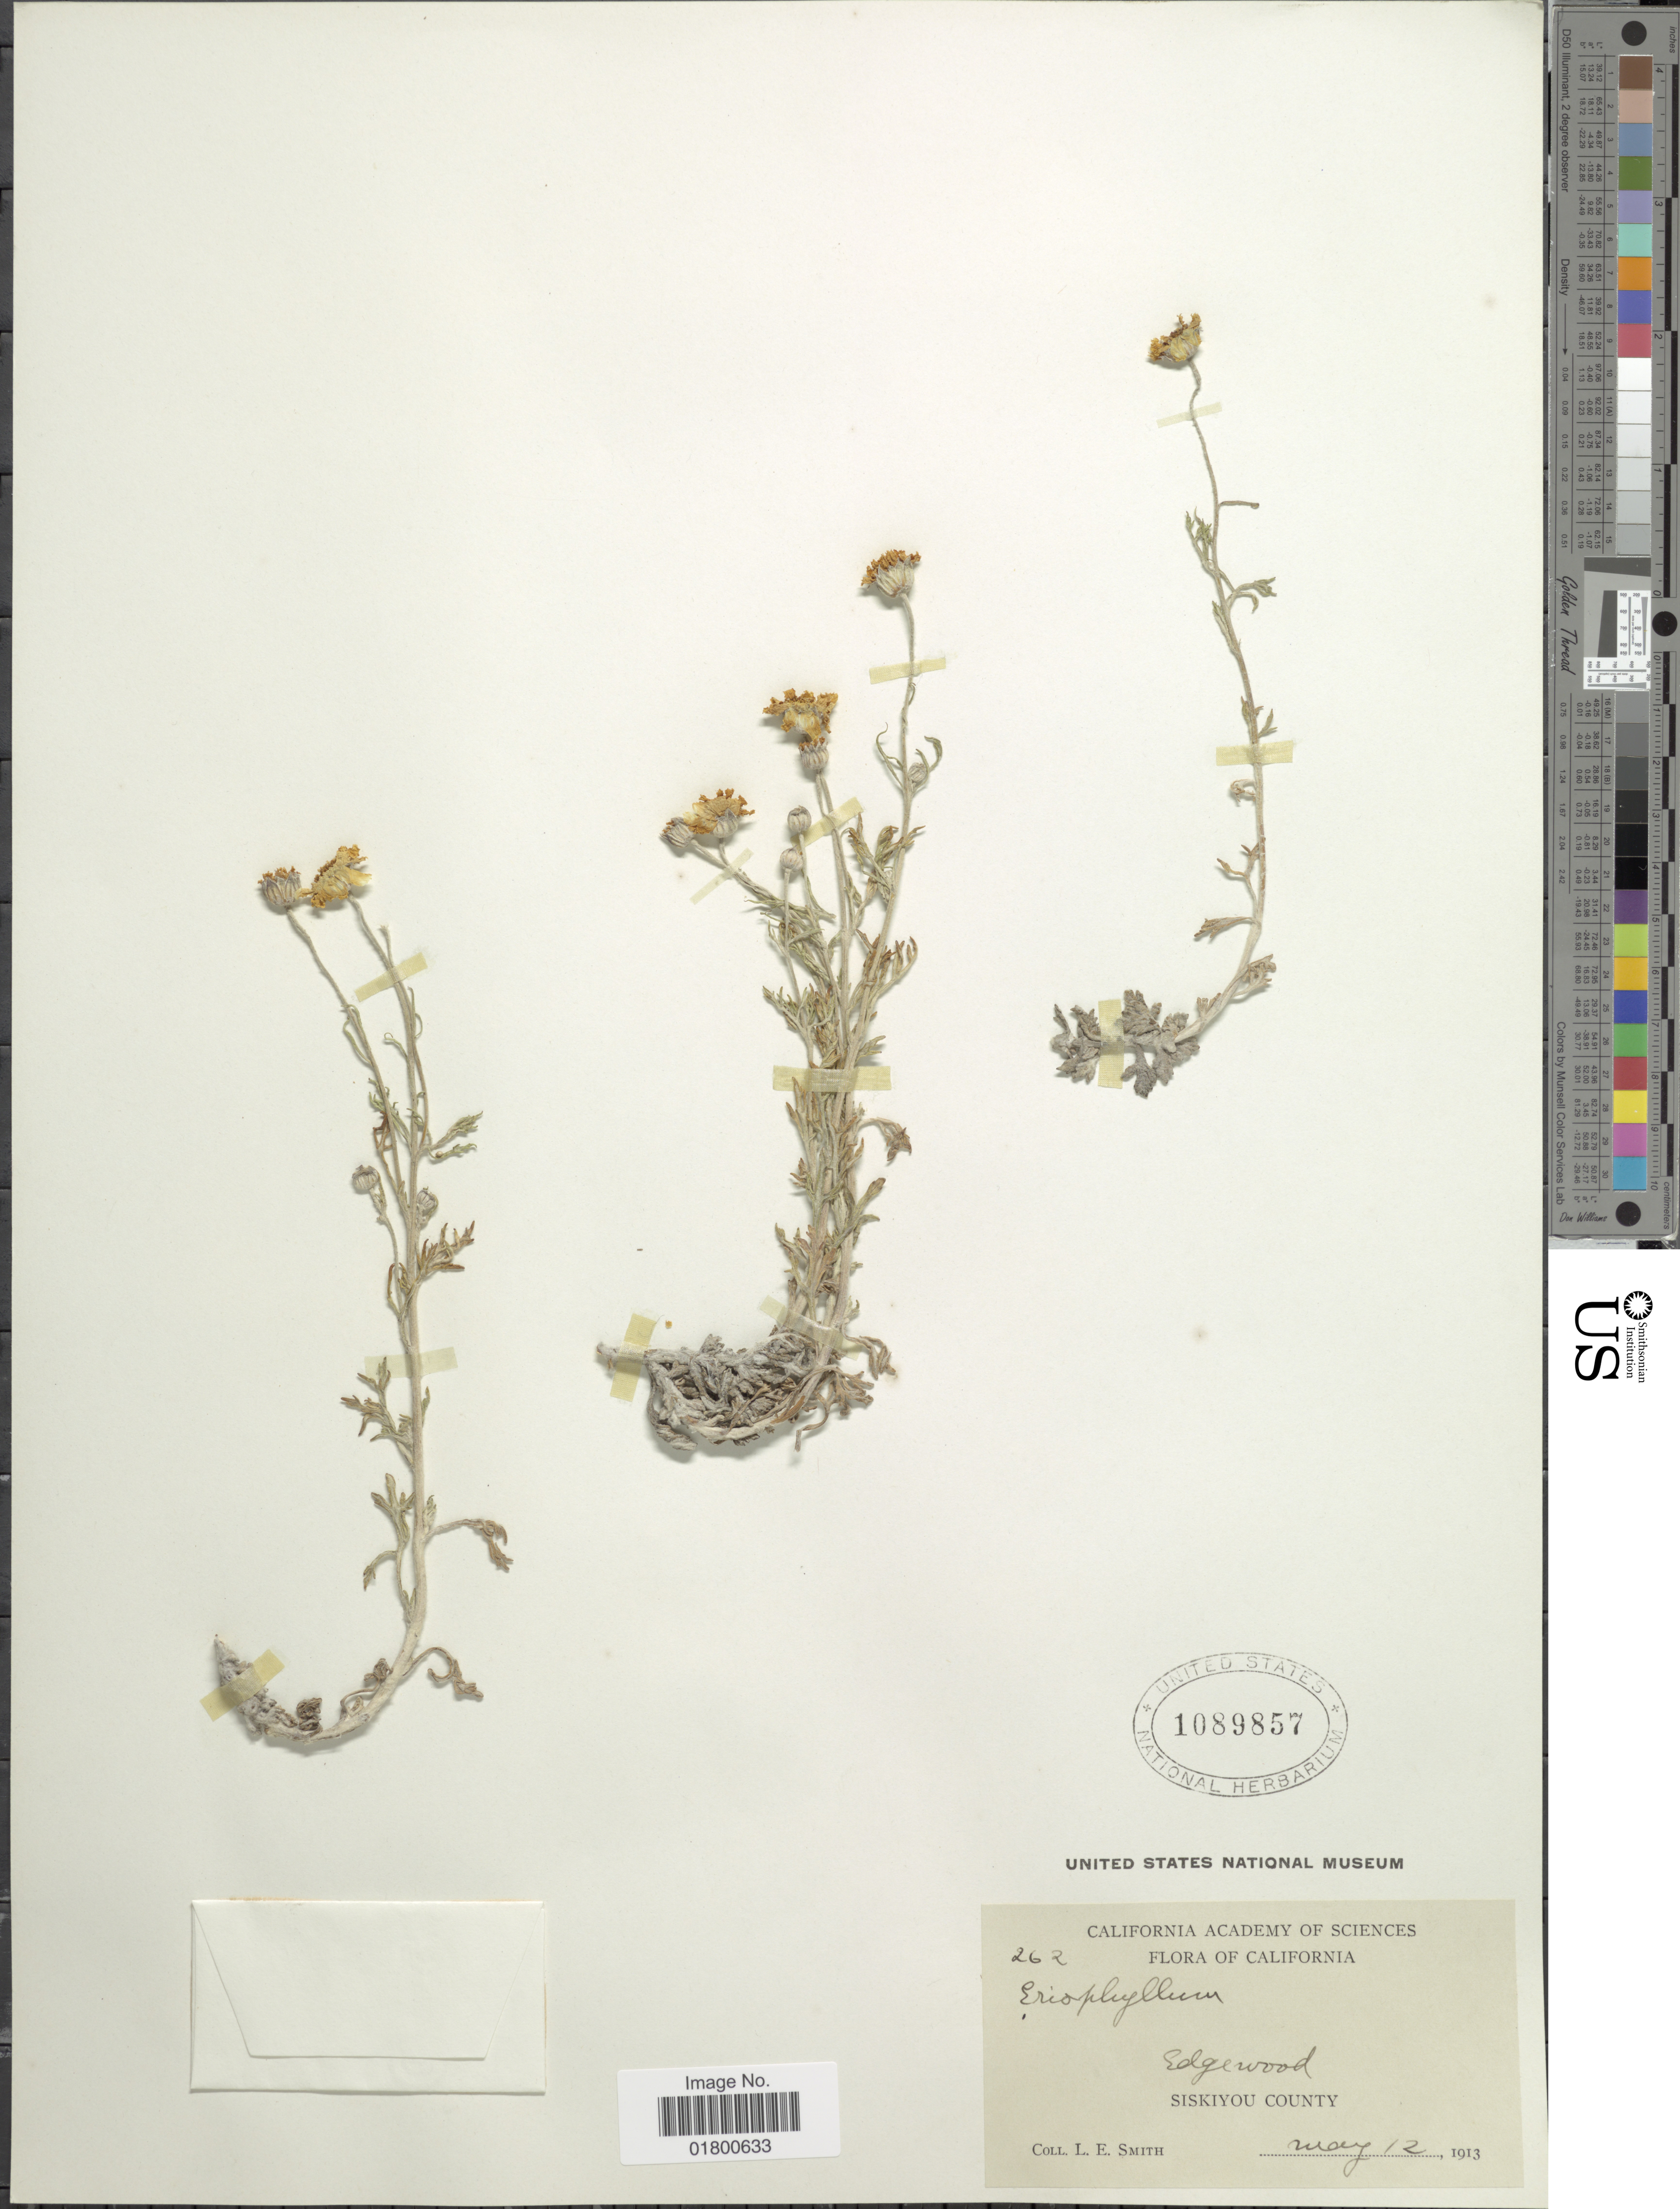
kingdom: Plantae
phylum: Tracheophyta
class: Magnoliopsida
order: Asterales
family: Asteraceae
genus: Eriophyllum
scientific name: Eriophyllum sp.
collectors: L. E. Smith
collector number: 262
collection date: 1913-05-12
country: United States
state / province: California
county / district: Siskiyou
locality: Edgewood, Siskiyou County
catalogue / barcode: US 1089857